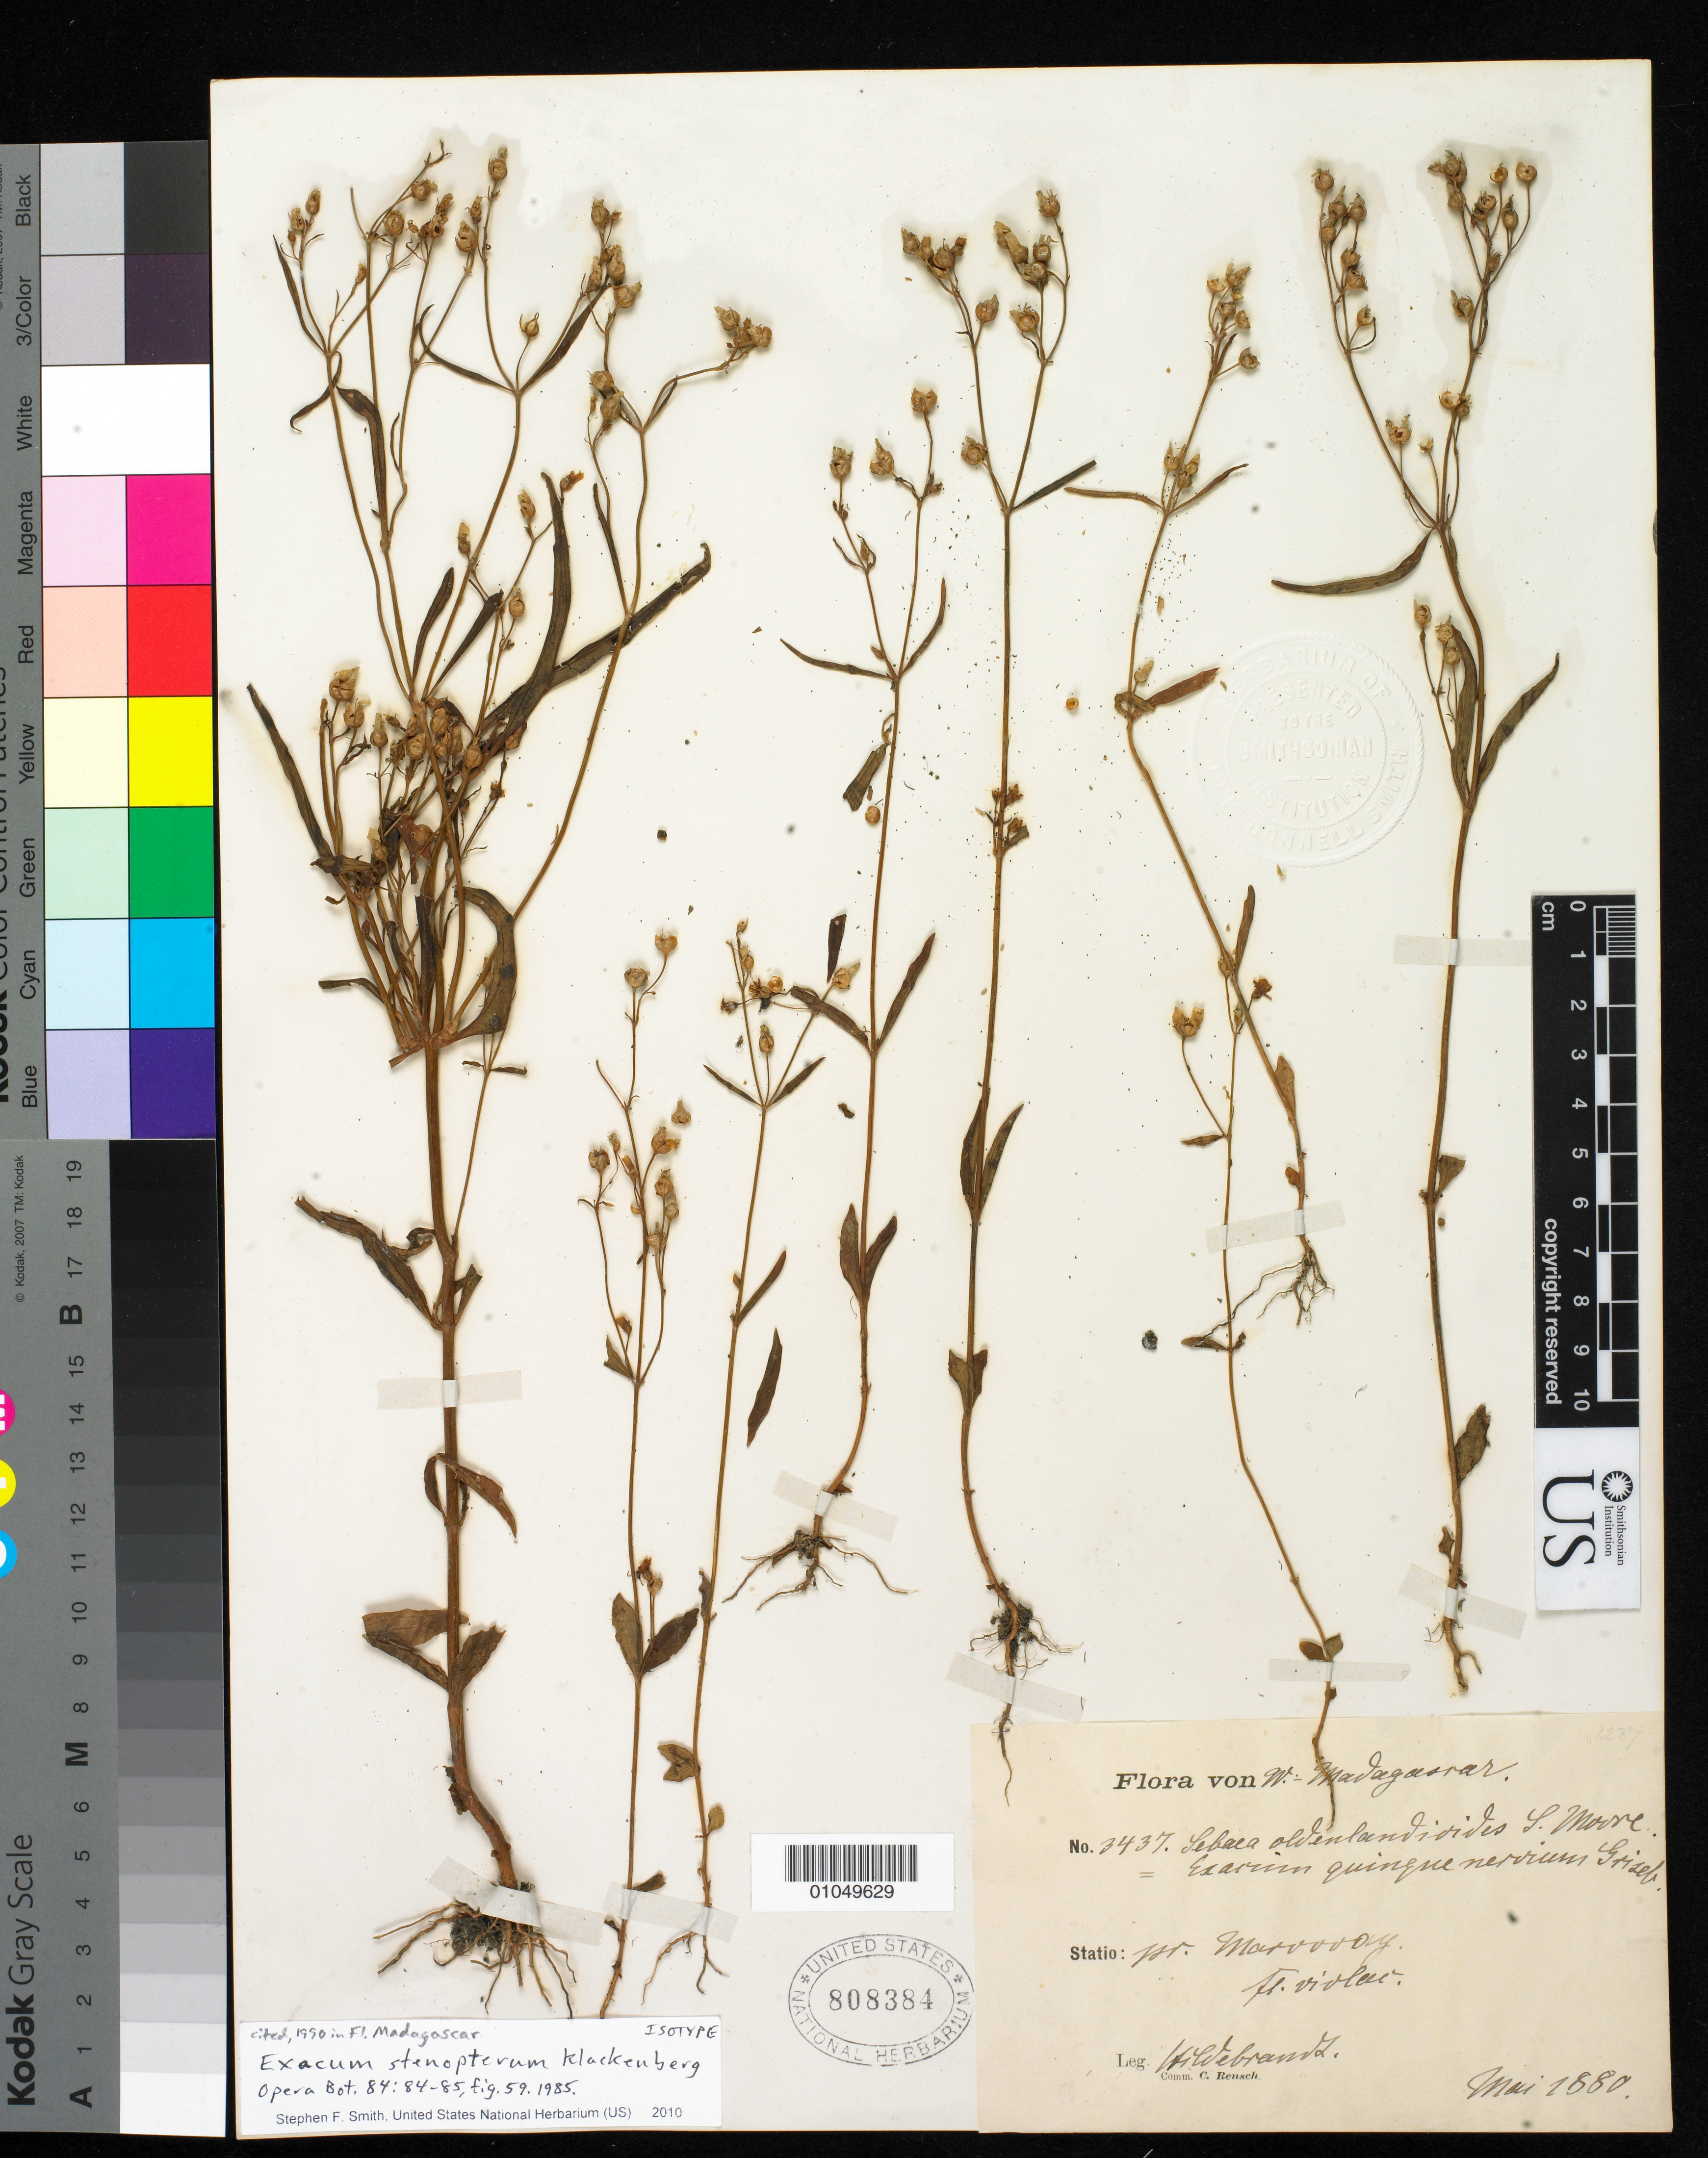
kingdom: Plantae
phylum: Tracheophyta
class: Magnoliopsida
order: Gentianales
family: Gentianaceae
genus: Exacum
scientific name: Exacum stenopterum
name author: Klack.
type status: Isotype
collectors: J. Hildebrandt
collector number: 3437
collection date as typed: May 1880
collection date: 1880-05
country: Madagascar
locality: W. Madagascar, pr. Marovoay.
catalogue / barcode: US 808384